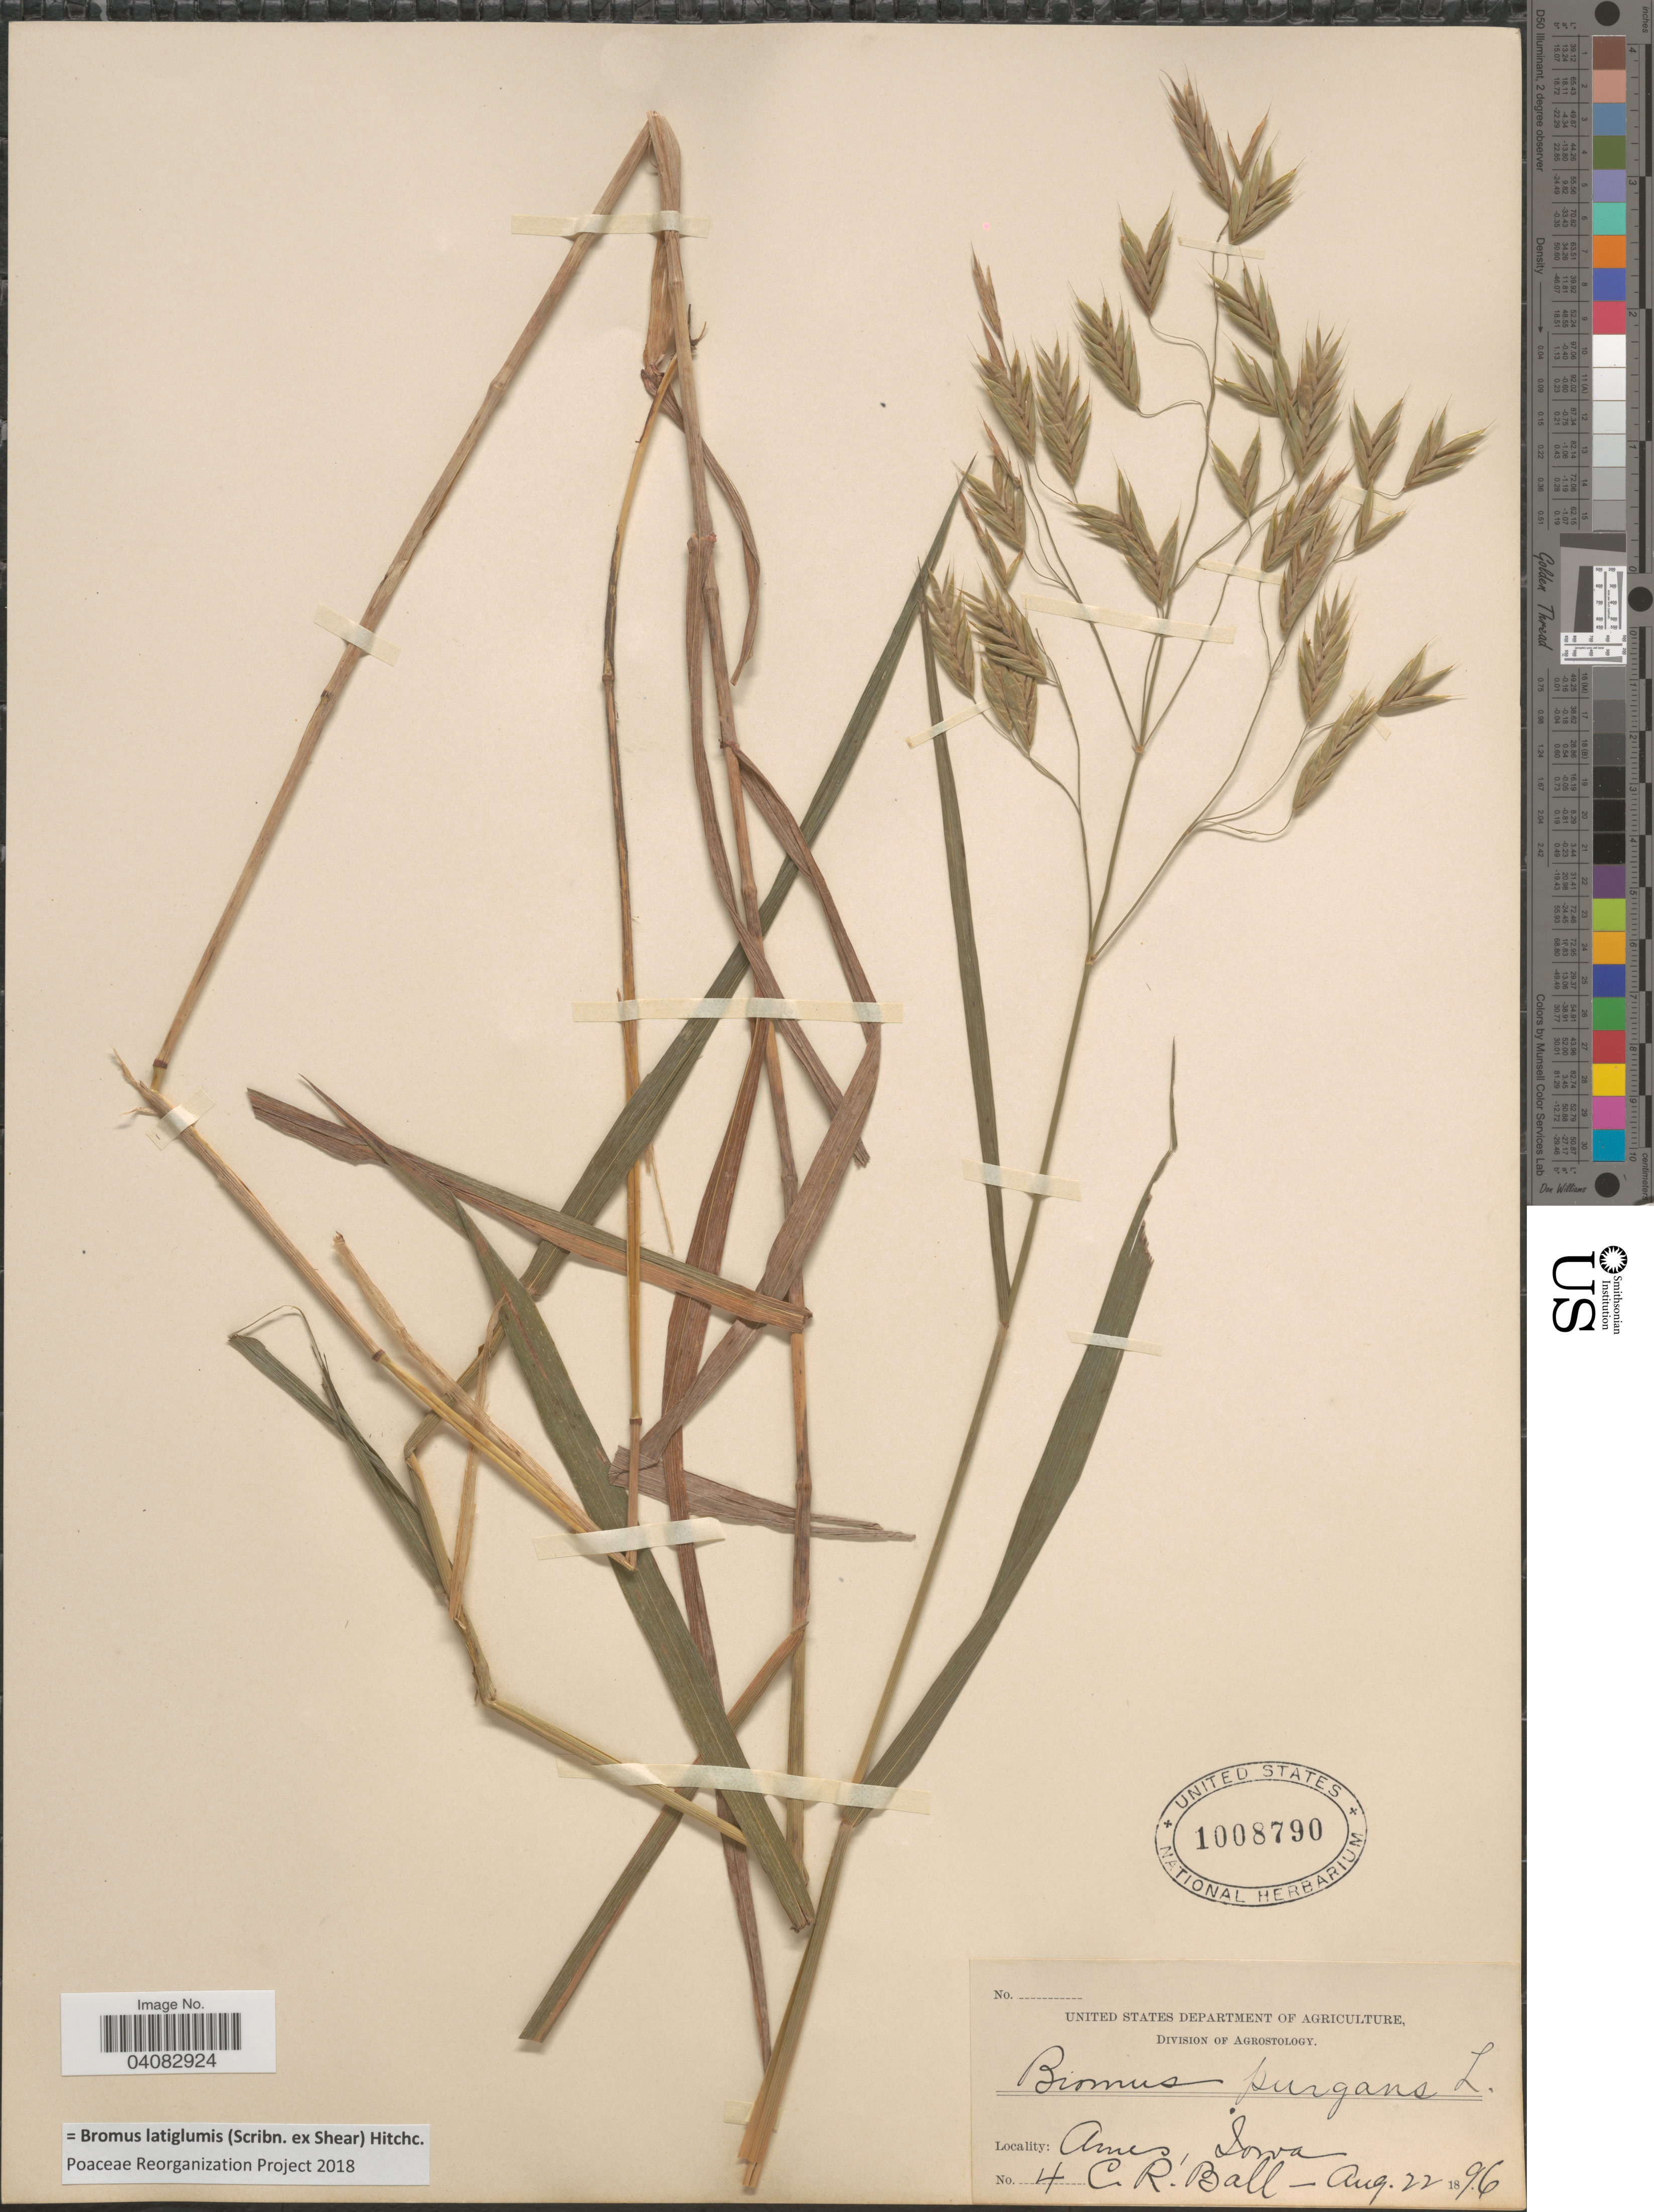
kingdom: Plantae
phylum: Tracheophyta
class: Liliopsida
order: Poales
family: Poaceae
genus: Bromus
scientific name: Bromus latiglumis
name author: (Scribn. ex Shear) Hitchc.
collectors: C. R. Ball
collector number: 4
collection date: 1896-08-22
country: United States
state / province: Iowa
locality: Ames.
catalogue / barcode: US 1008790